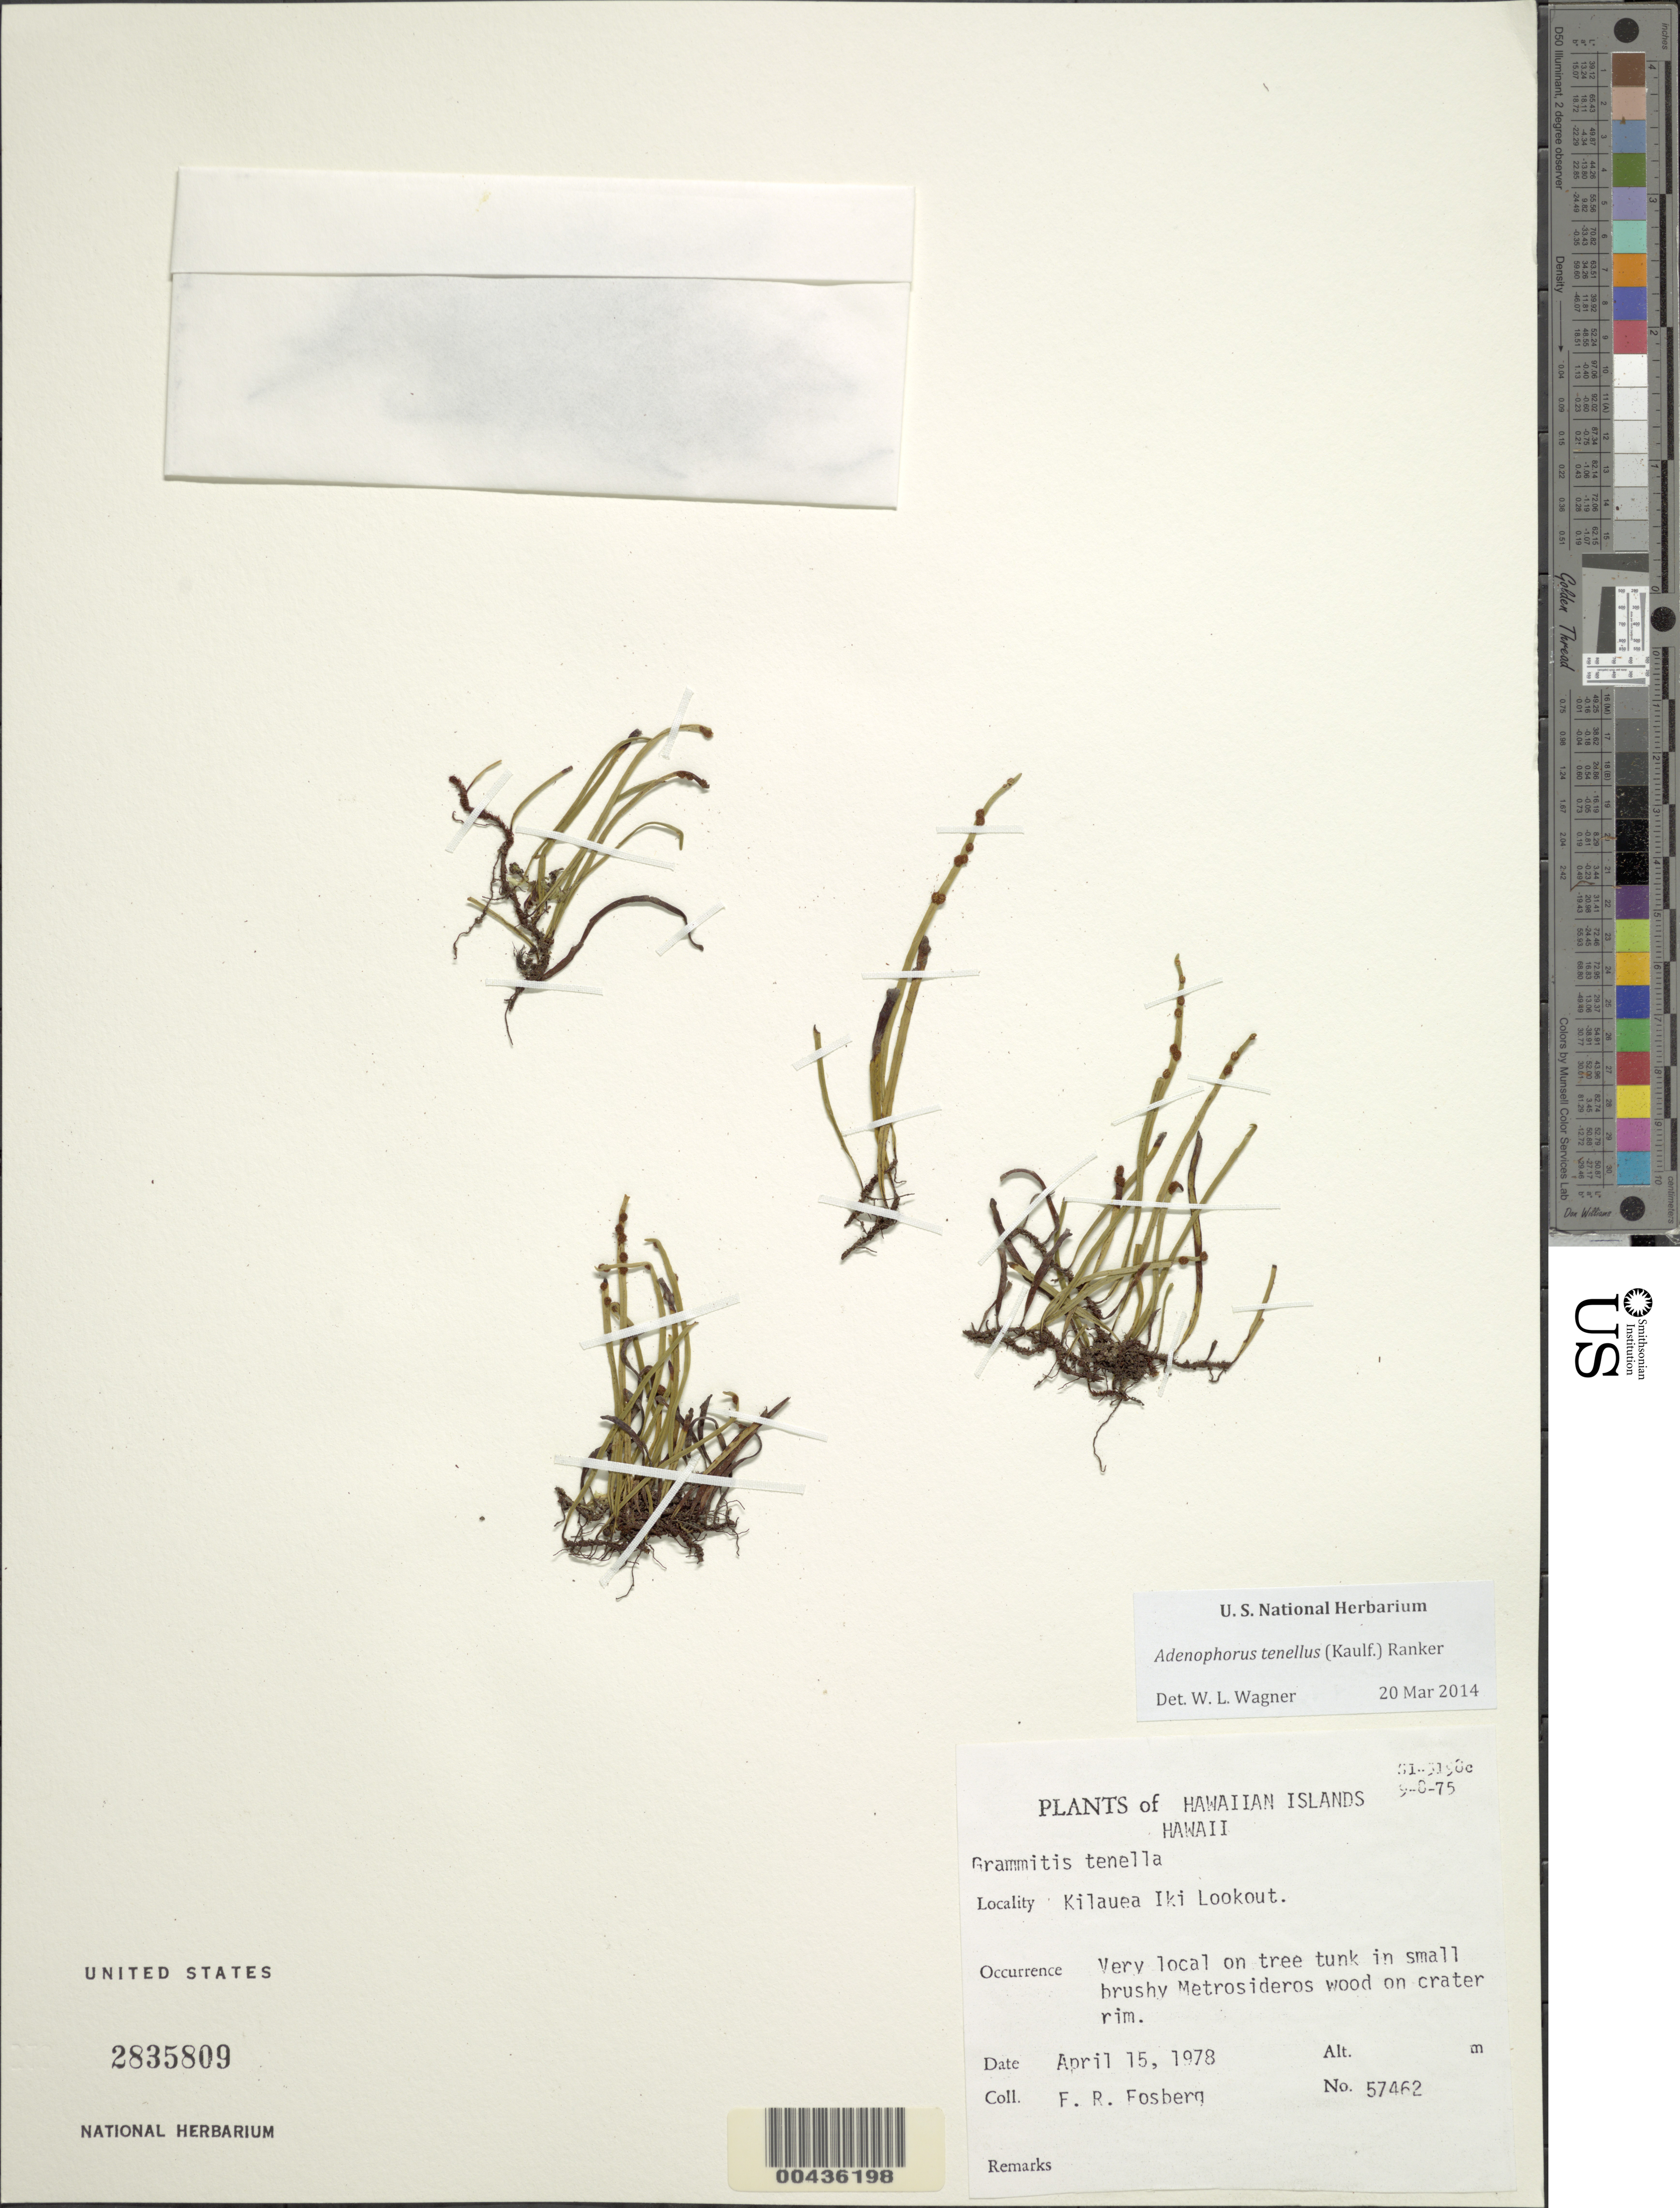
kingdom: Plantae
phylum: Tracheophyta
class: Polypodiopsida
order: Polypodiales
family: Polypodiaceae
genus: Adenophorus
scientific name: Adenophorus tenellus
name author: (Kaulf.) Ranker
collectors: F. R. Fosberg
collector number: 57462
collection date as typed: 15 Apr 1978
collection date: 1978-04-15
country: United States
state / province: Hawaii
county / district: Hawaii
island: Hawaii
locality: Kilauea Iki Lookout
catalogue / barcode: US 2835809